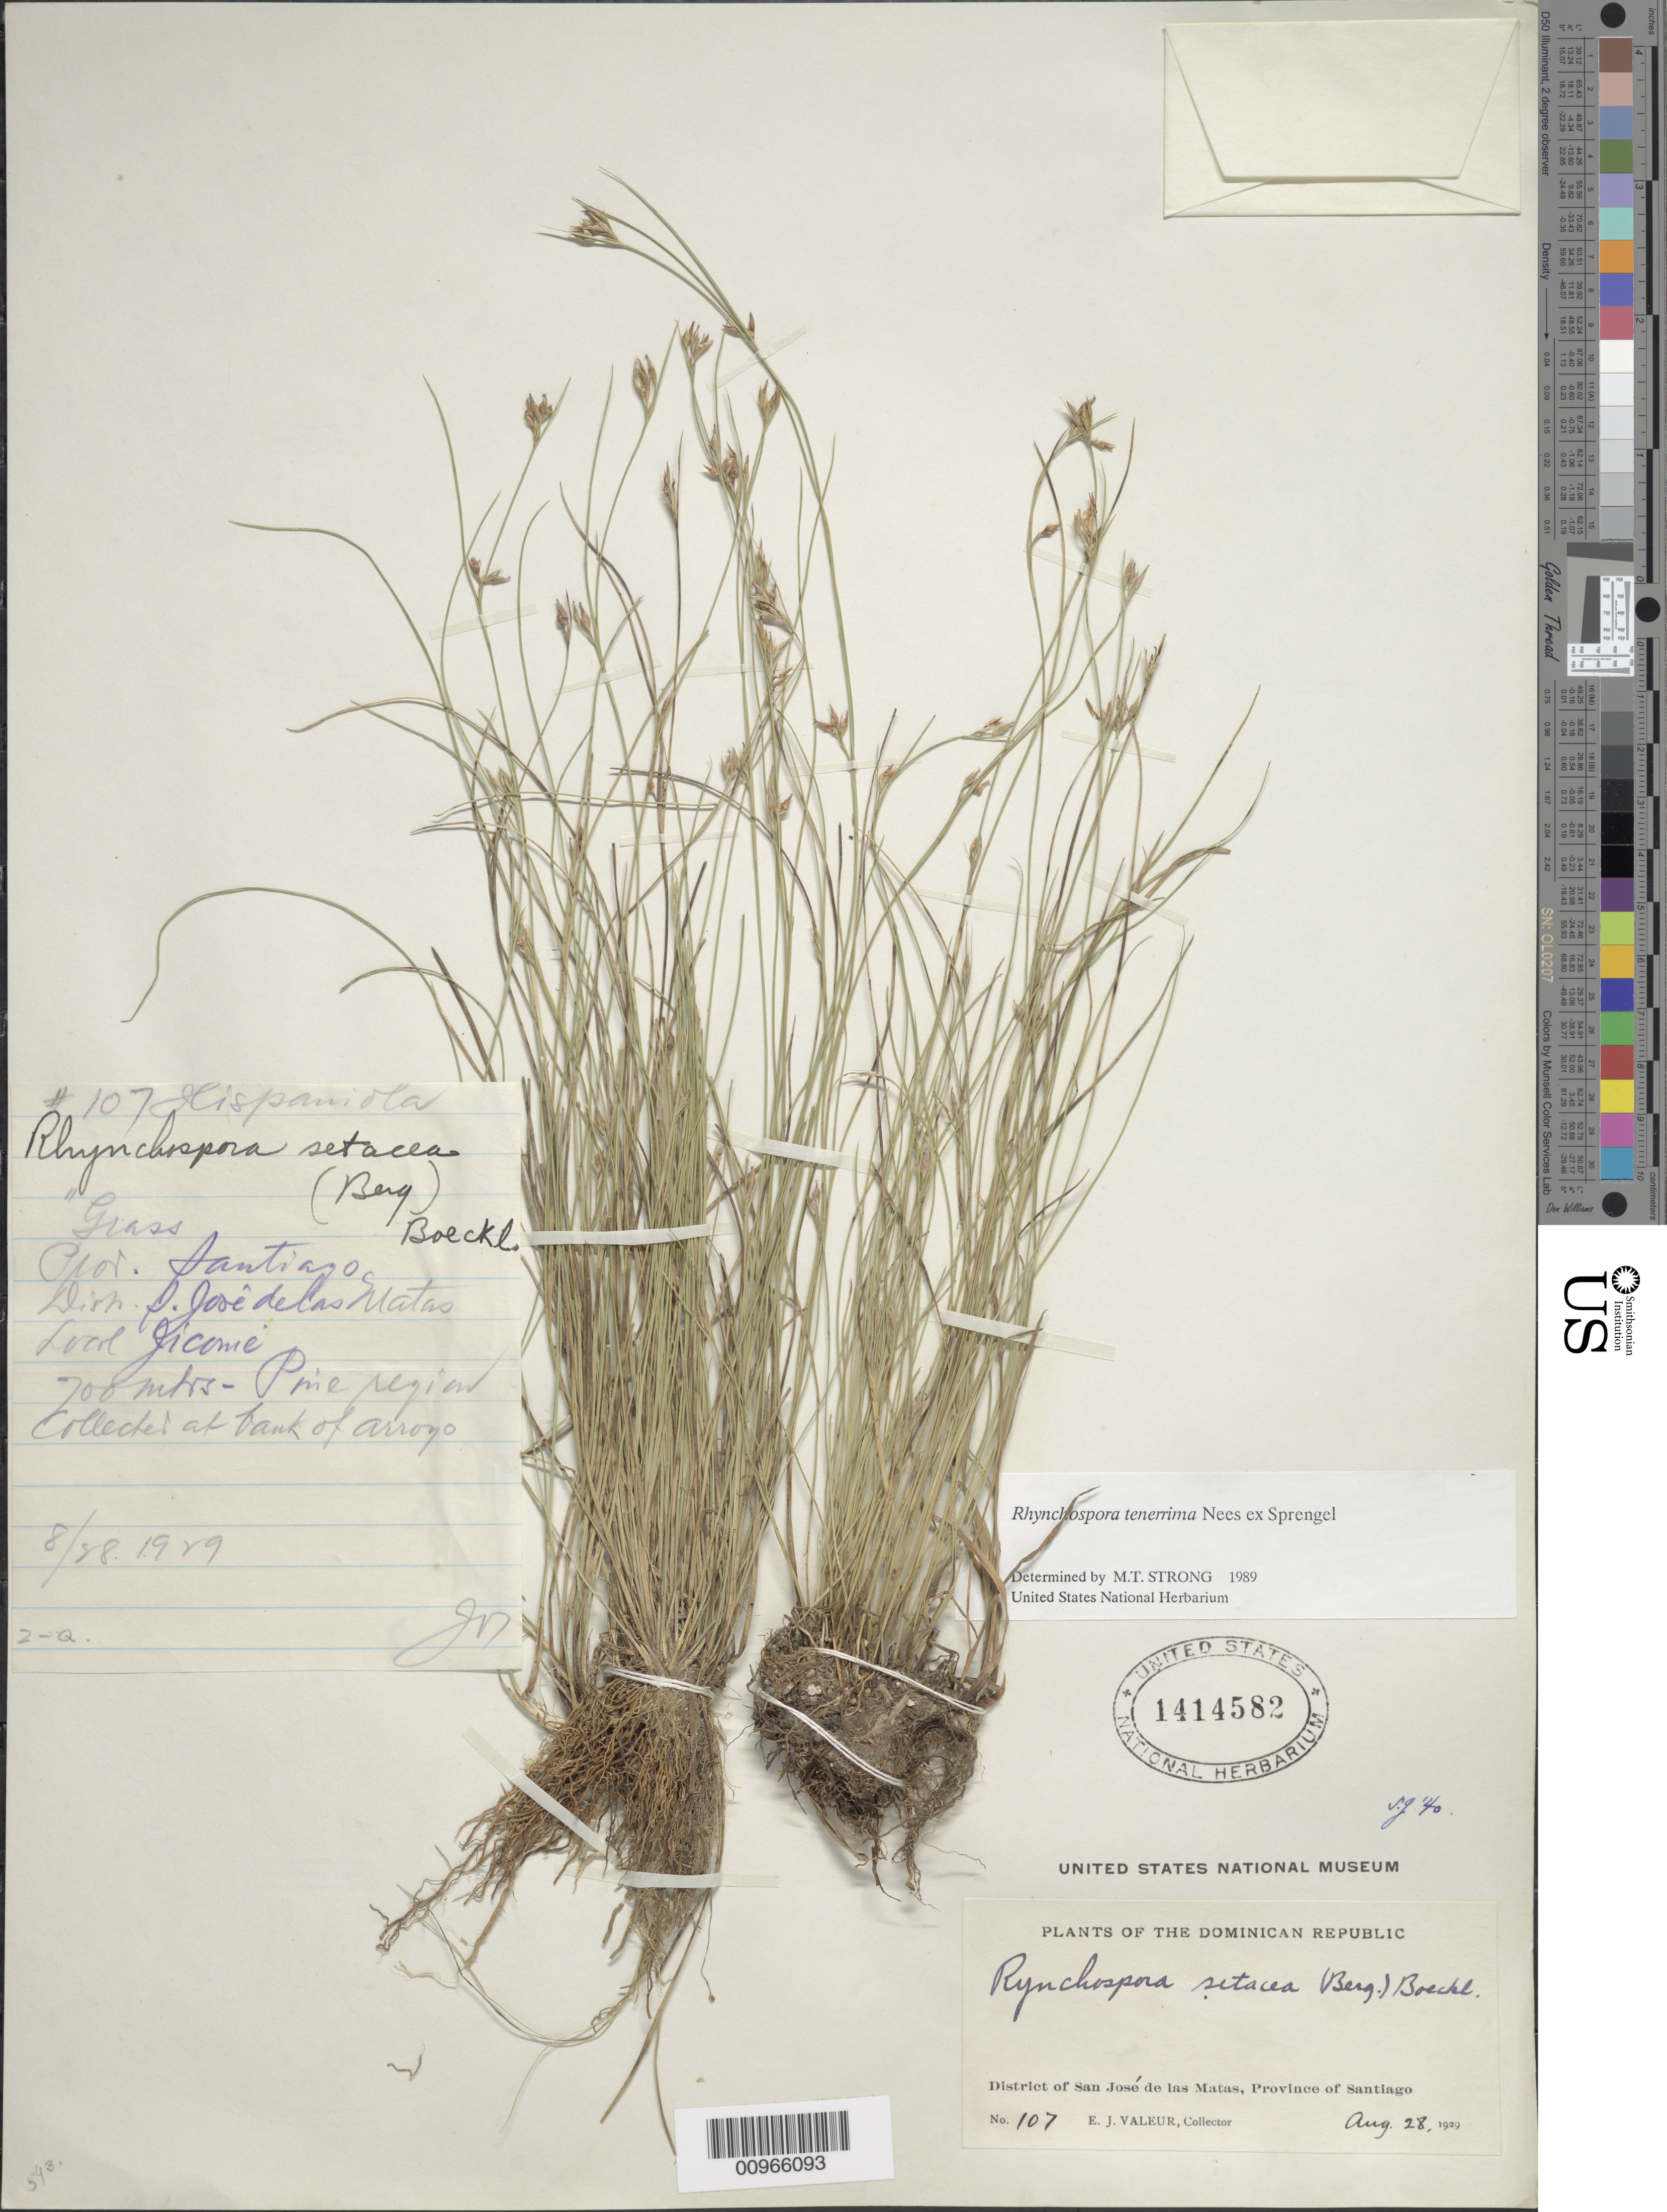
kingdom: Plantae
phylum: Tracheophyta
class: Liliopsida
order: Poales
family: Cyperaceae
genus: Rhynchospora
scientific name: Rhynchospora tenerrima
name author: Nees ex Spreng.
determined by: Strong, M. T., (US), Smithsonian Institution - National Museum of Natural History (UNITED STATES)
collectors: E. Valeur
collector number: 107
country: Dominican Republic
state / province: Santiago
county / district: San José de las Matas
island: Hispaniola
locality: Jicome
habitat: At bank of arroyo in pine region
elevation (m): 700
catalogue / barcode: US 1414582